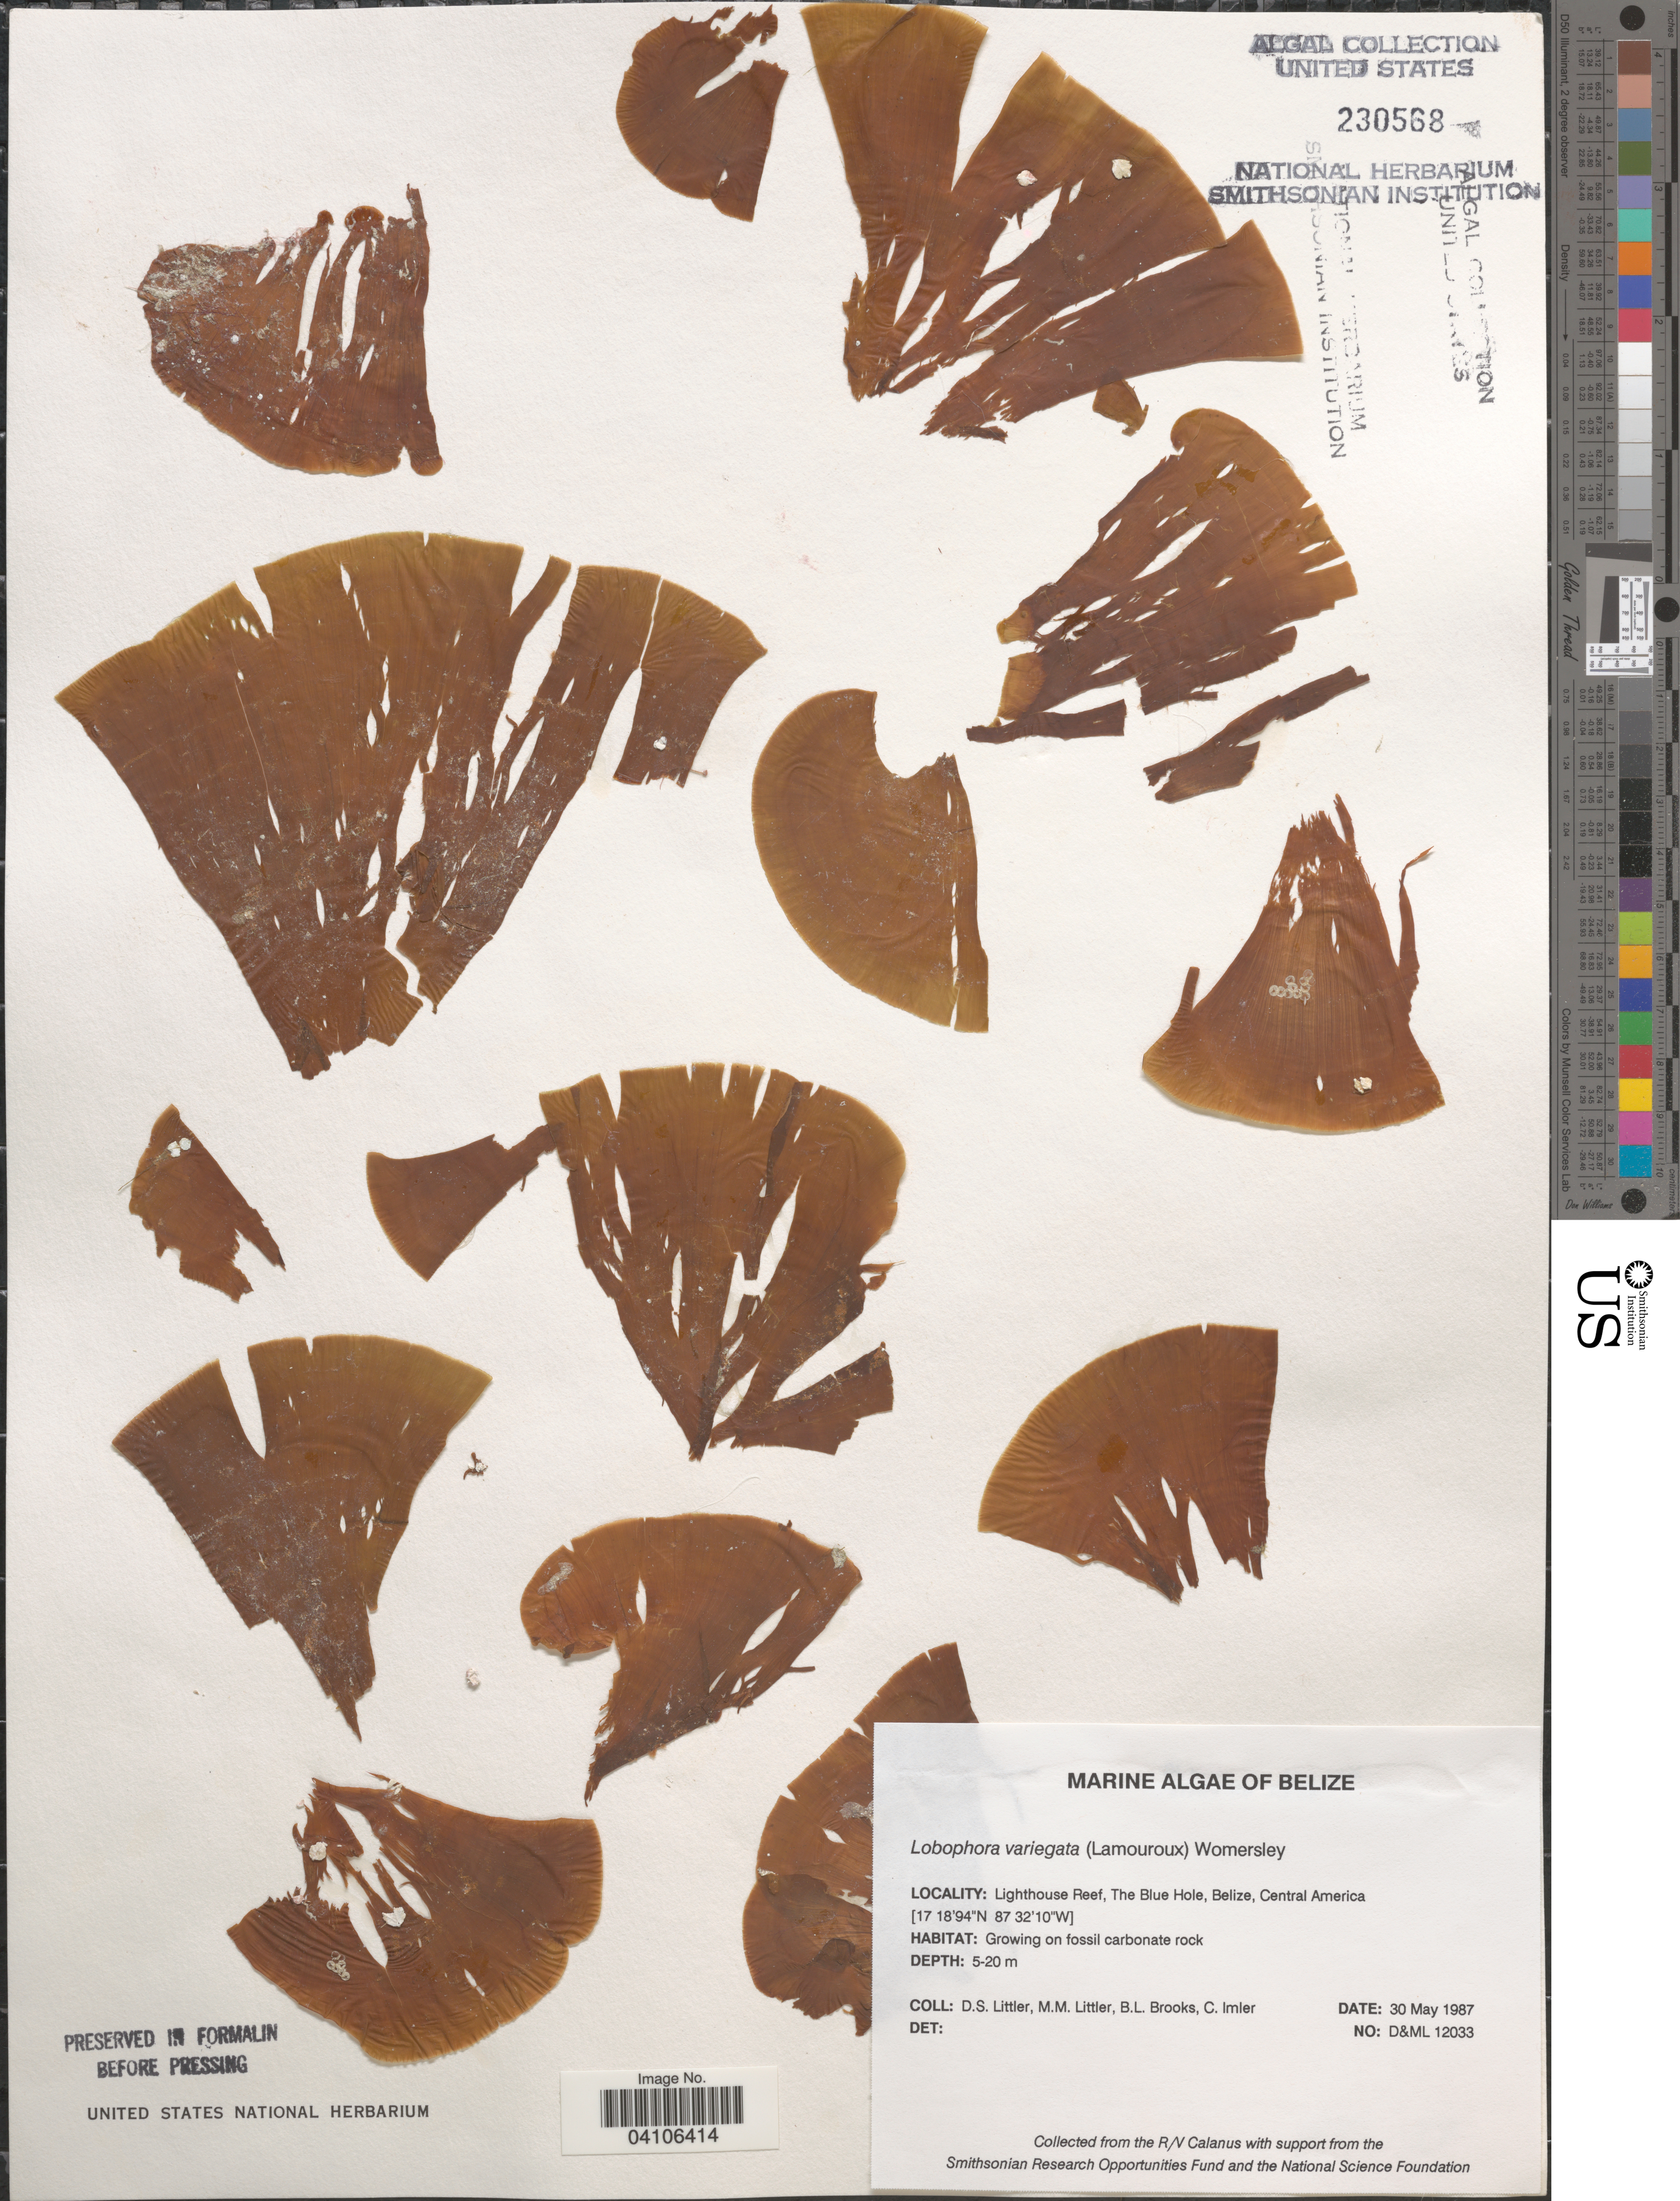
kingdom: Chromista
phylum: Ochrophyta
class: Phaeophyceae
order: Dictyotales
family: Dictyotaceae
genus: Lobophora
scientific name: Lobophora variegata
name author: (J.V.Lamouroux) Womersley & E.C. Oliveira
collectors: D. S. Littler, B. Brooks & C. Imler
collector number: D&ML12033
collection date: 1987-05-30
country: Belize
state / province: Belize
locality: Lighthouse Reef, The Blue Hole.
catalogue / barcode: US 230568